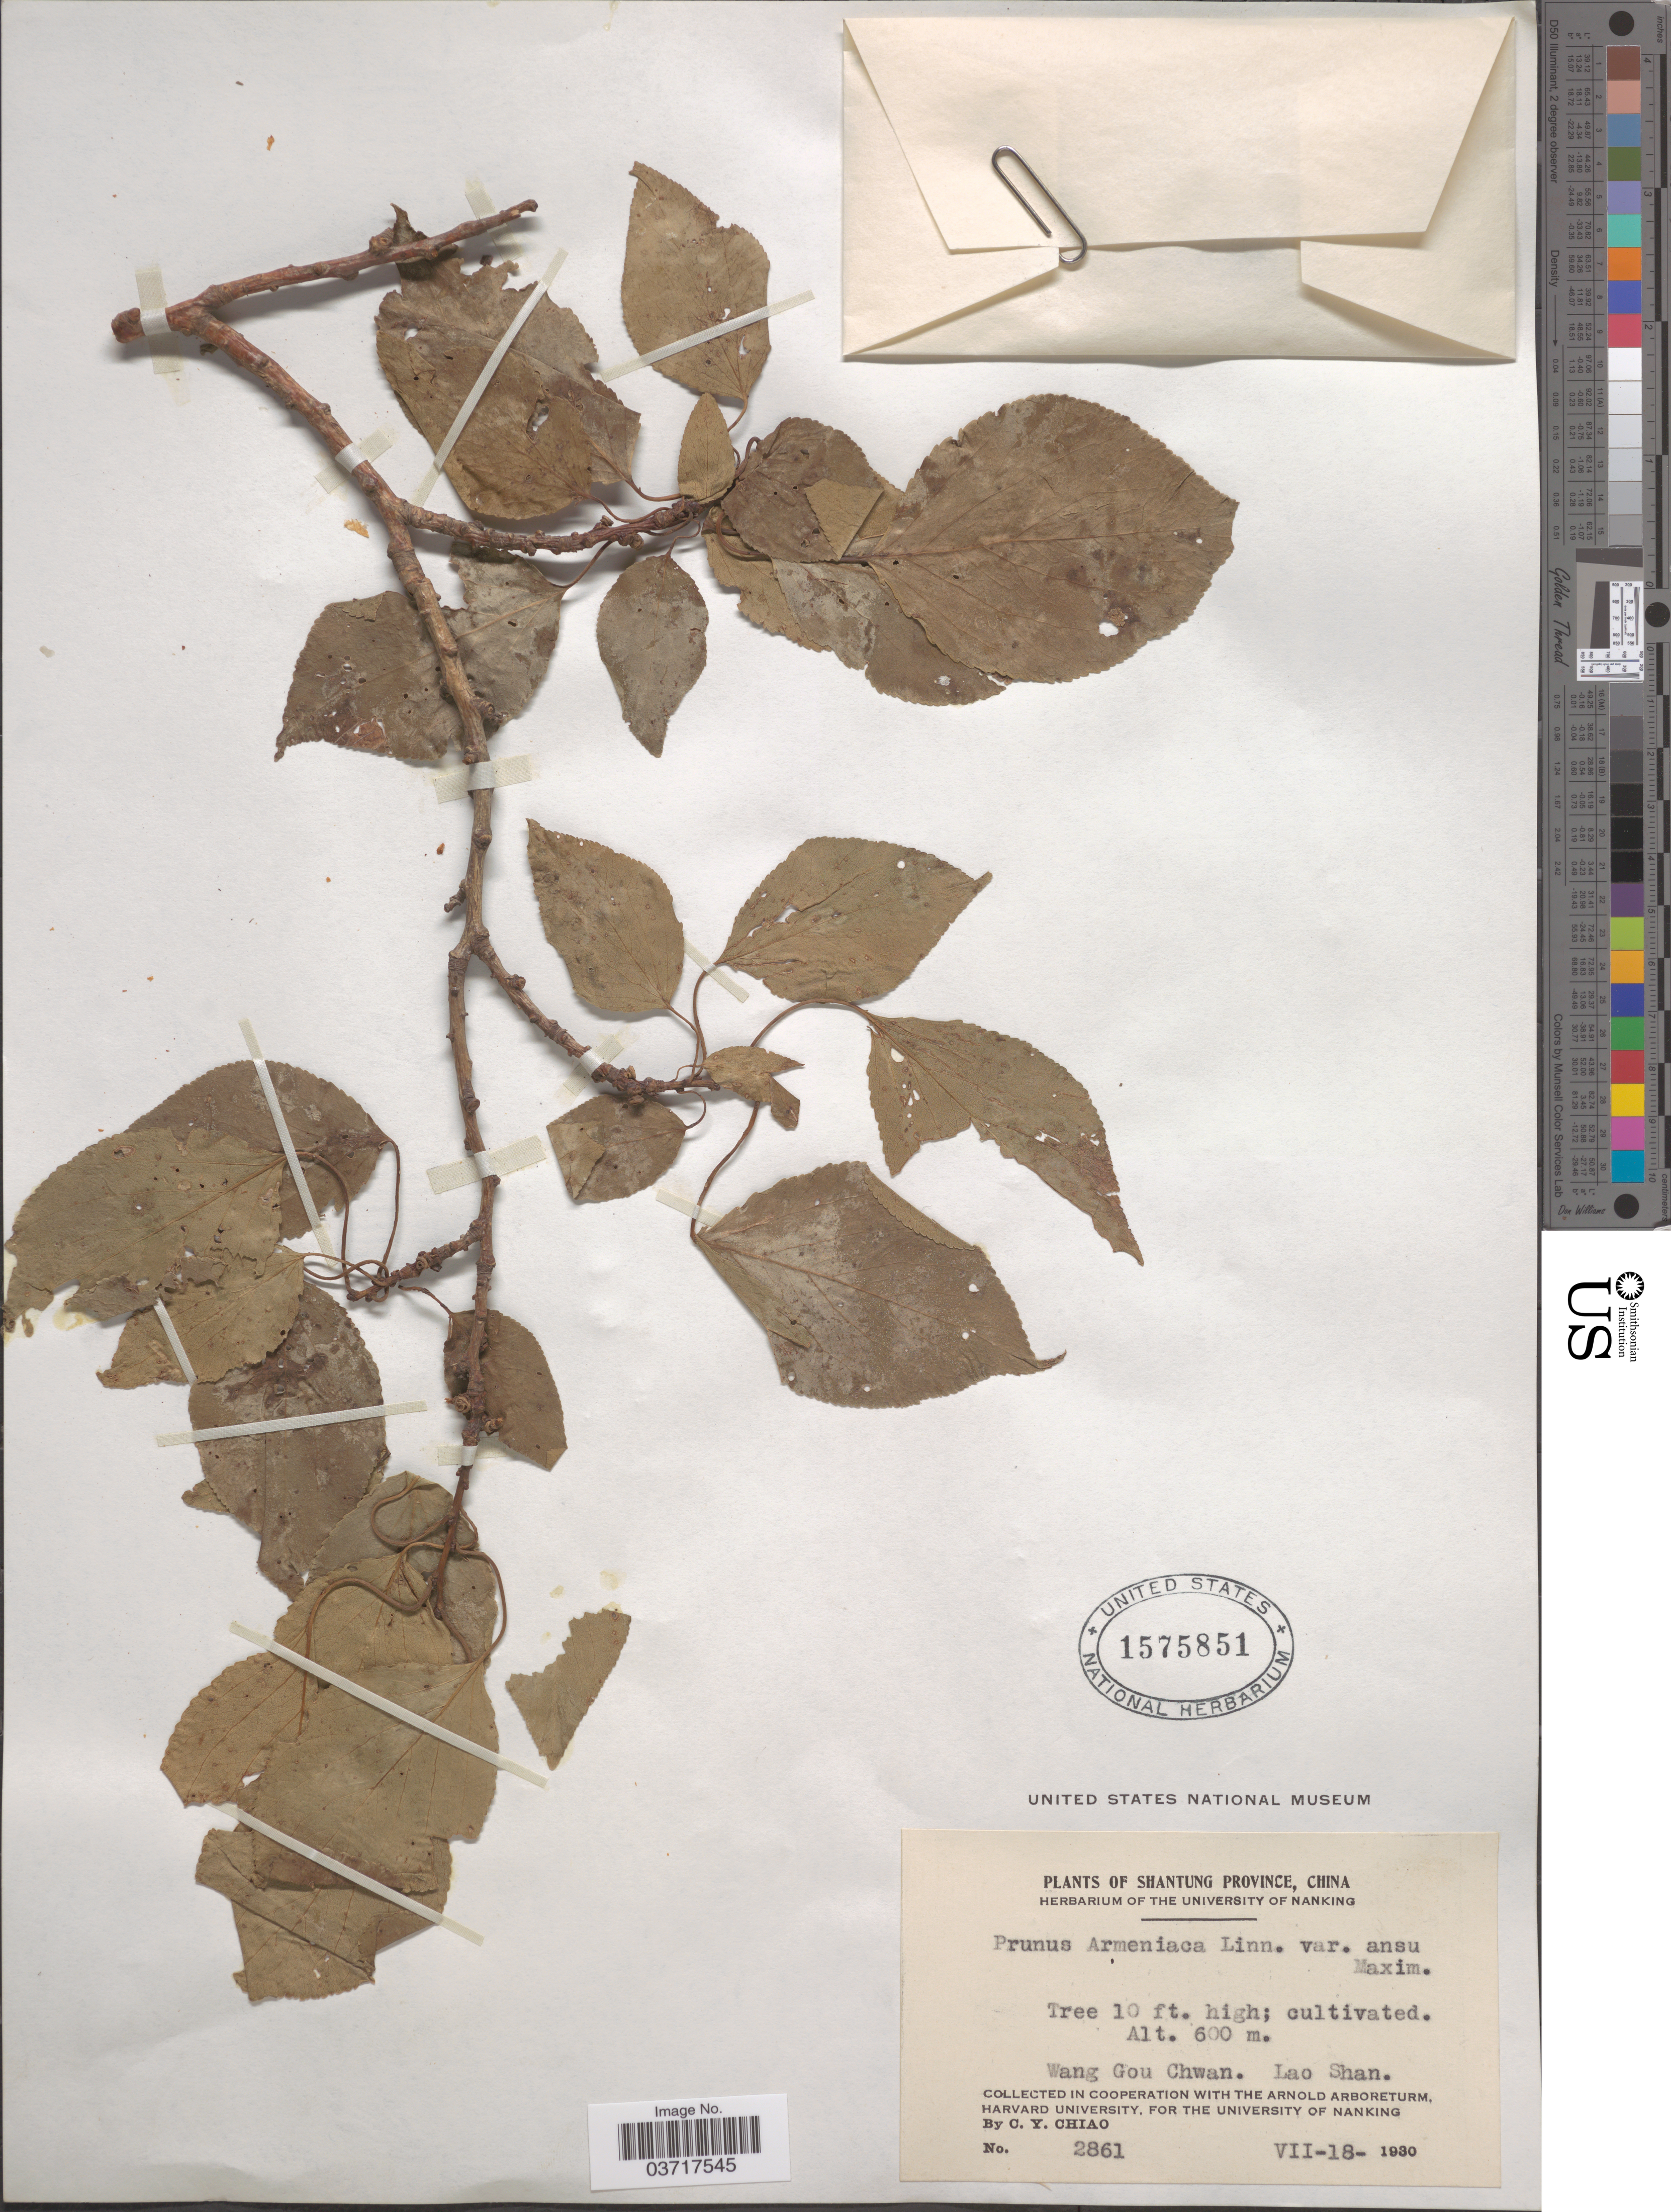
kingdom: Plantae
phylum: Tracheophyta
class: Magnoliopsida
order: Rosales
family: Rosaceae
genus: Prunus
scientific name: Prunus armeniaca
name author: L.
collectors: C. Y. Chiao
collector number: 2861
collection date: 1930-07-18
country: China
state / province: Shandong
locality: Shantung Province. Wang Gou Chwan. Lao Shan.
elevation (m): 600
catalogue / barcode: US 1575851